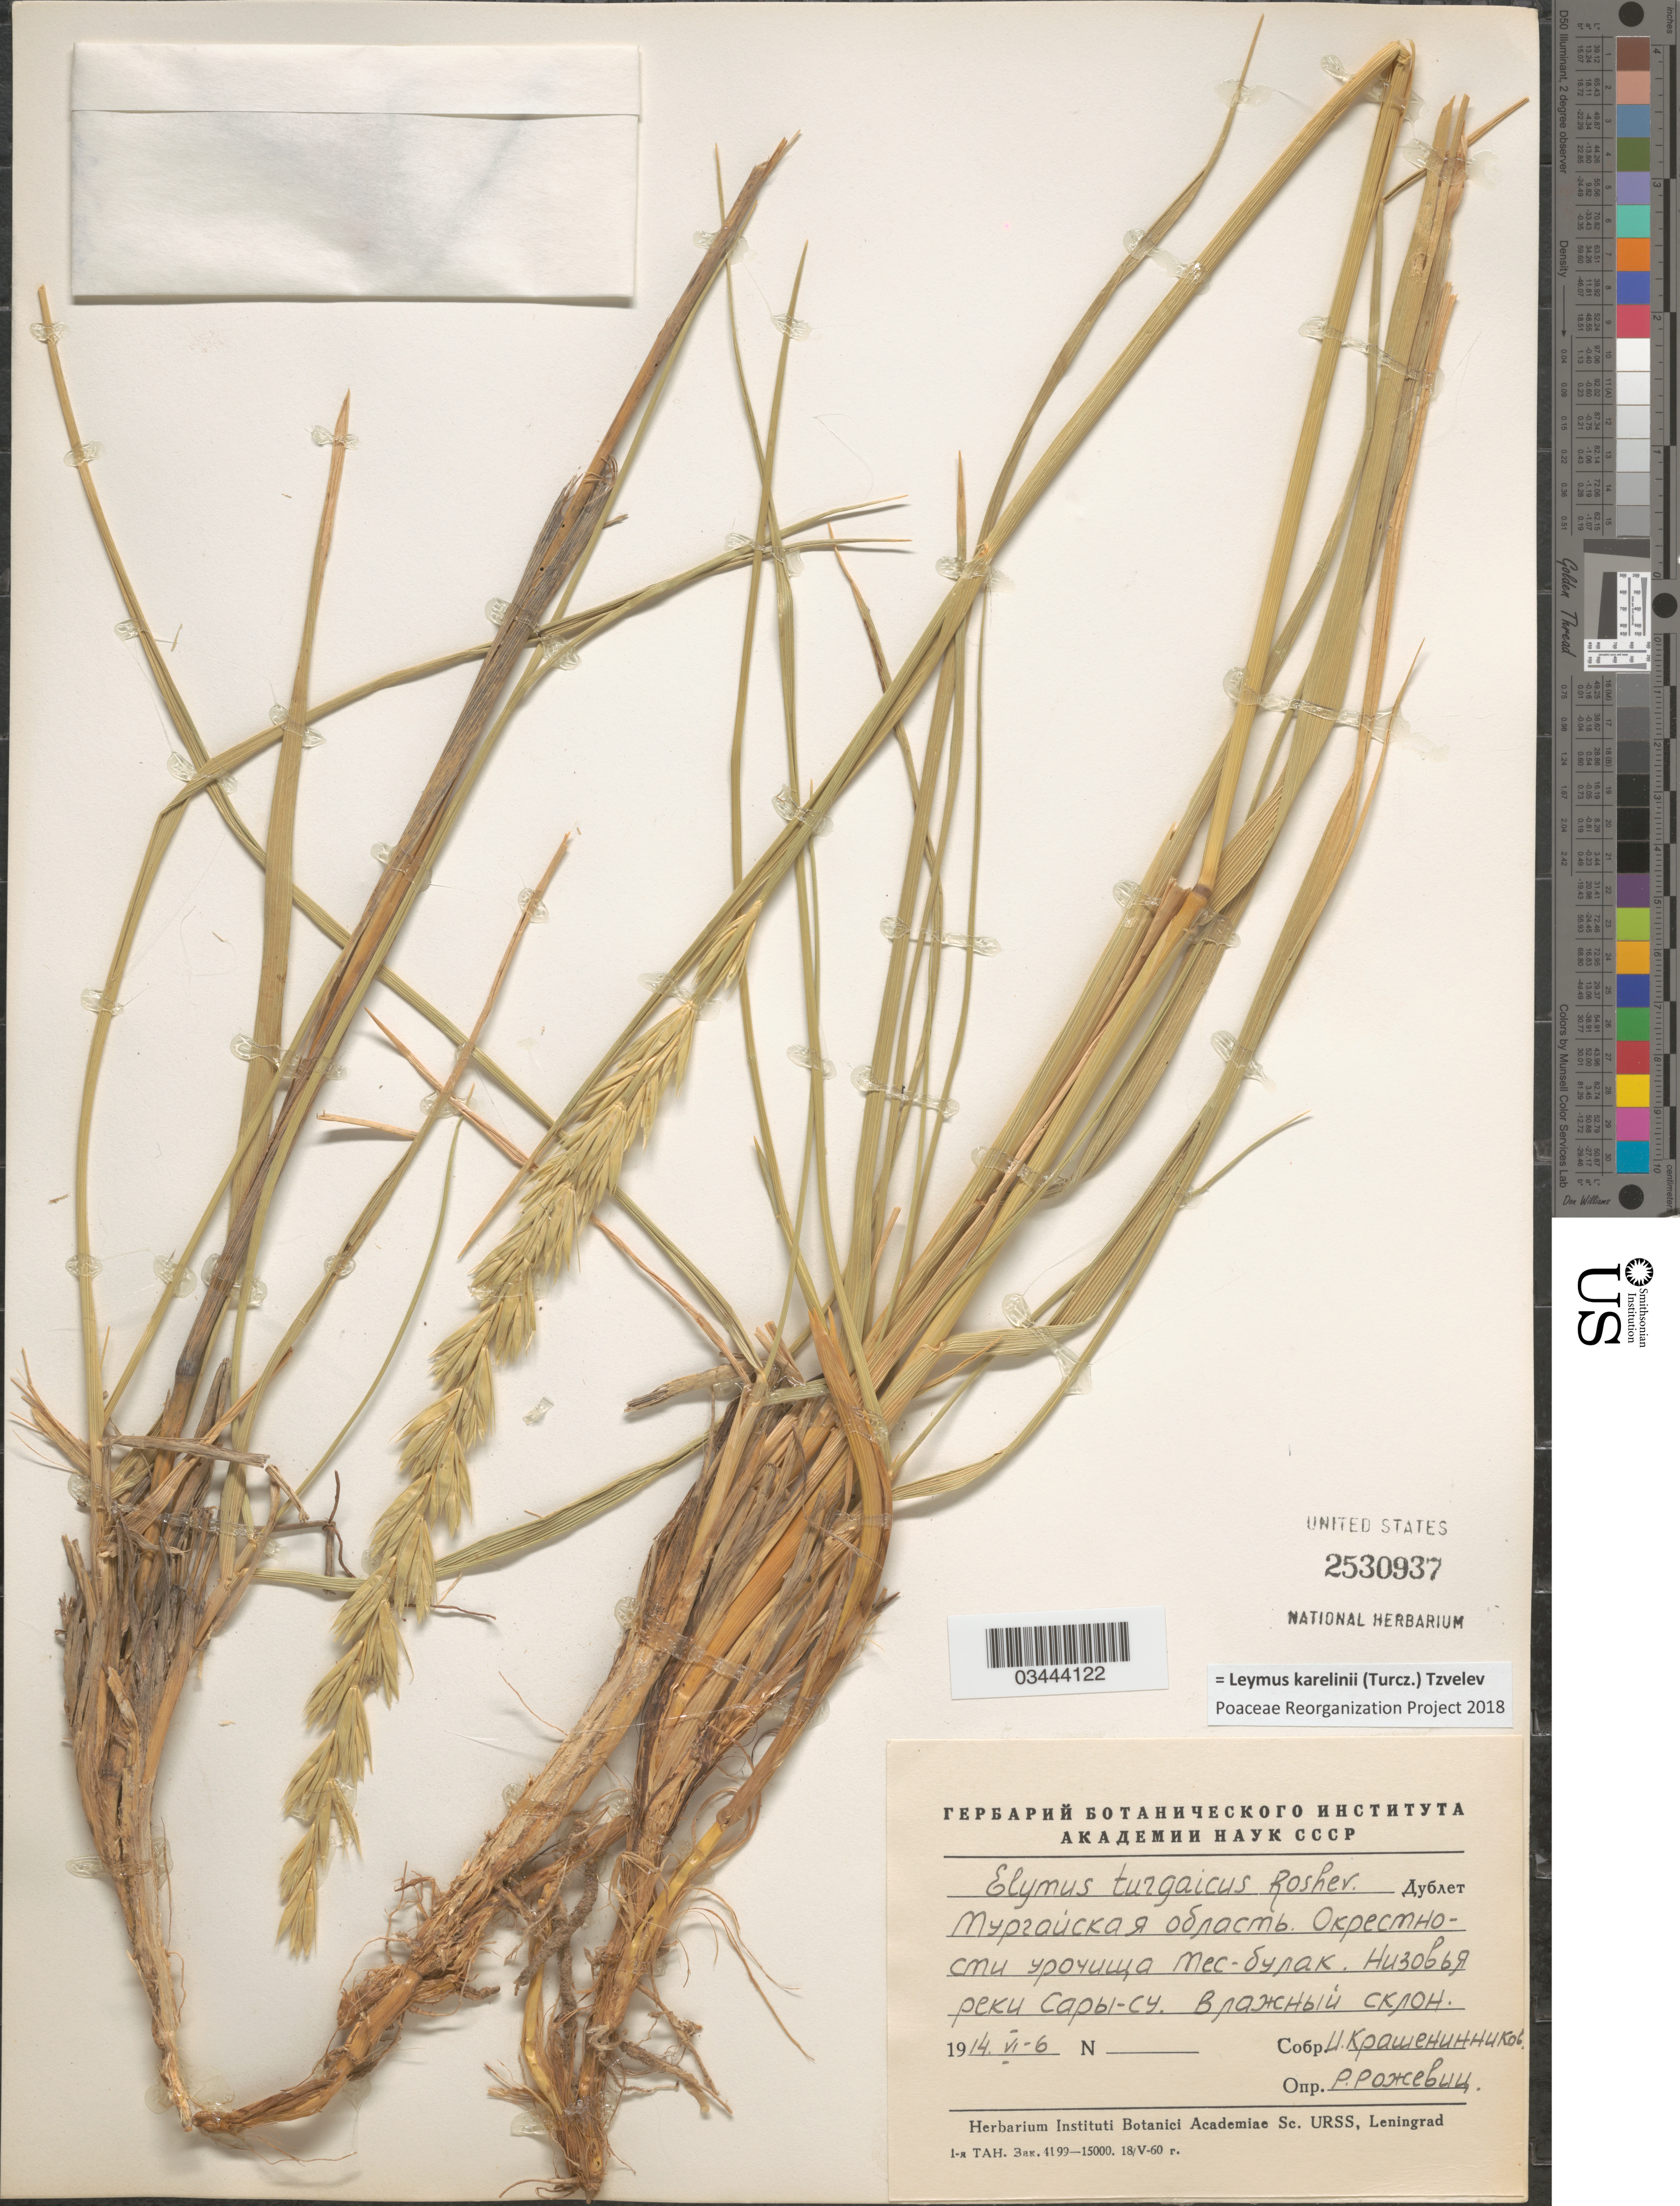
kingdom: Plantae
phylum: Tracheophyta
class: Liliopsida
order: Poales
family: Poaceae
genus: Leymus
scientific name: Leymus karelinii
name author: (Turcz.) Tzvelev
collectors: N. Krasheninnikov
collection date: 1914-06-06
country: Kazakhstan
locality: Vicinity of Tes-bulak Mts, downstream of river Sary-su.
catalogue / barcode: US 2530937